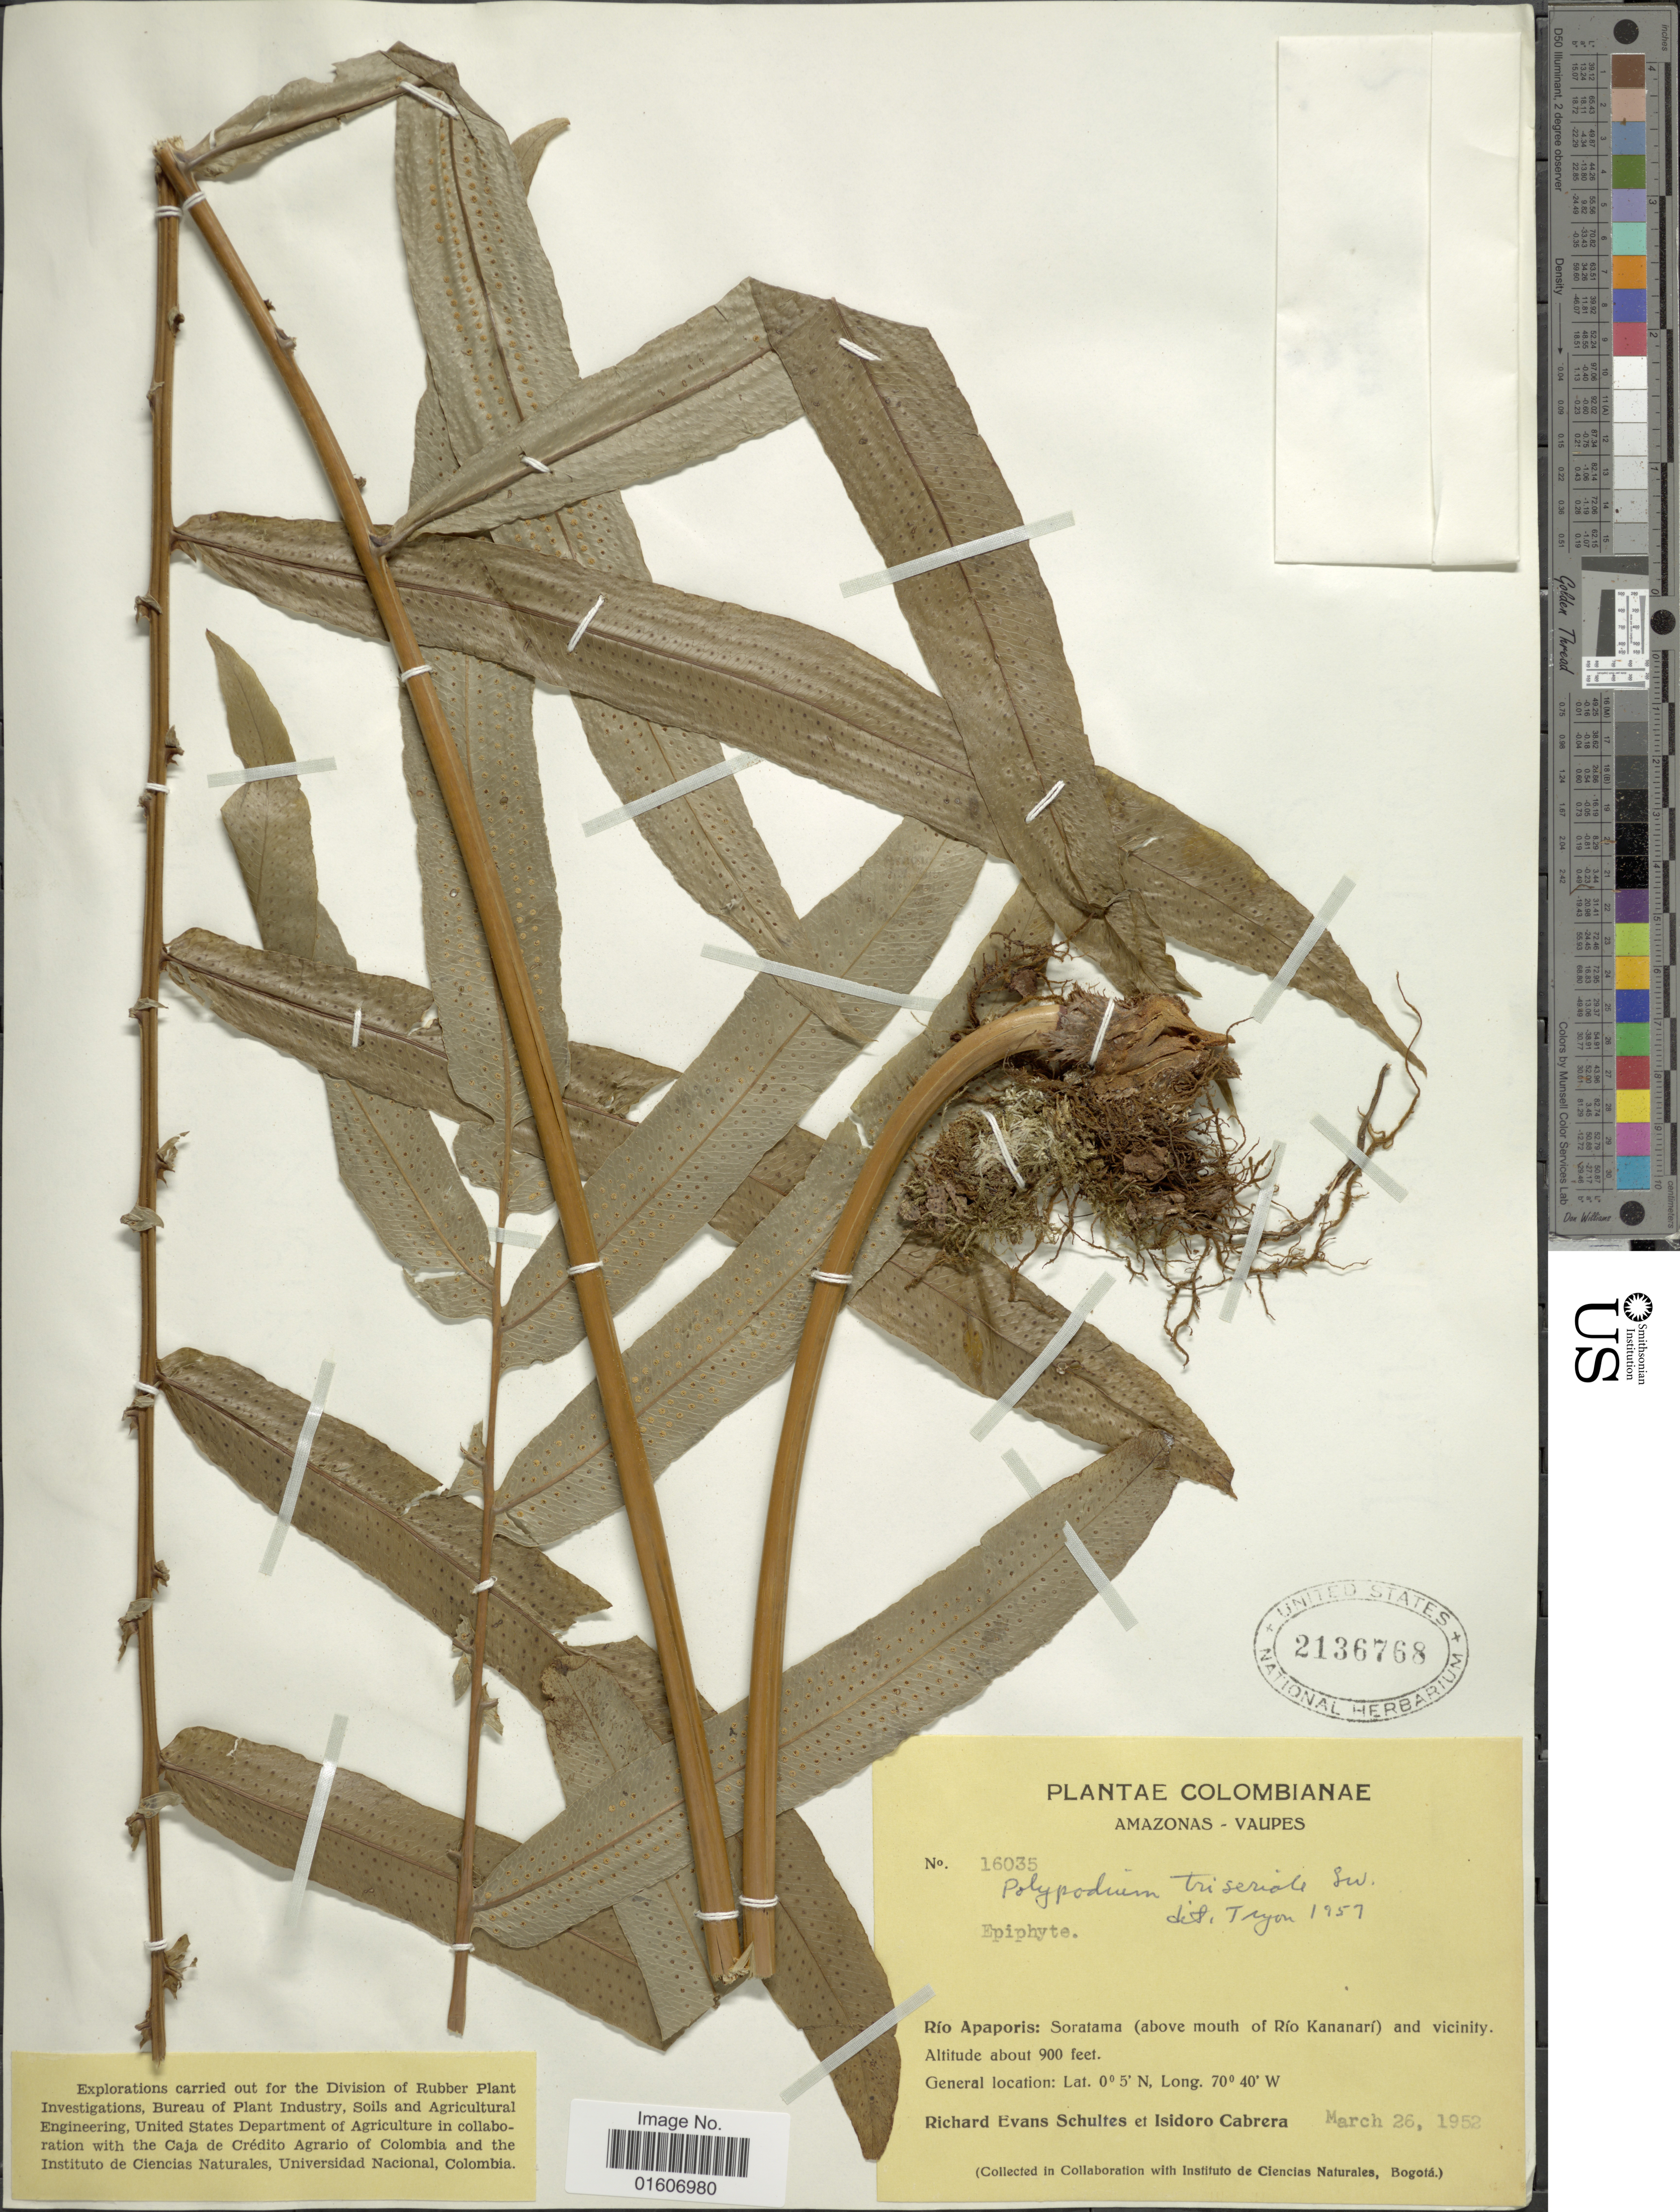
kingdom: Plantae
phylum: Tracheophyta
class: Polypodiopsida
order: Polypodiales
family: Polypodiaceae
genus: Serpocaulon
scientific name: Serpocaulon triseriale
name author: (Sw.) A.R. Sm.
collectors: R. E. Schultes & I. Cabrera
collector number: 16035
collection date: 1952-03-26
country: Colombia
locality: Amazonas - Vaupes, Río Apaporis: Sorotama (above mouth of Río Kananarí) and vicinity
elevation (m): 274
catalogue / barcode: US 2136768